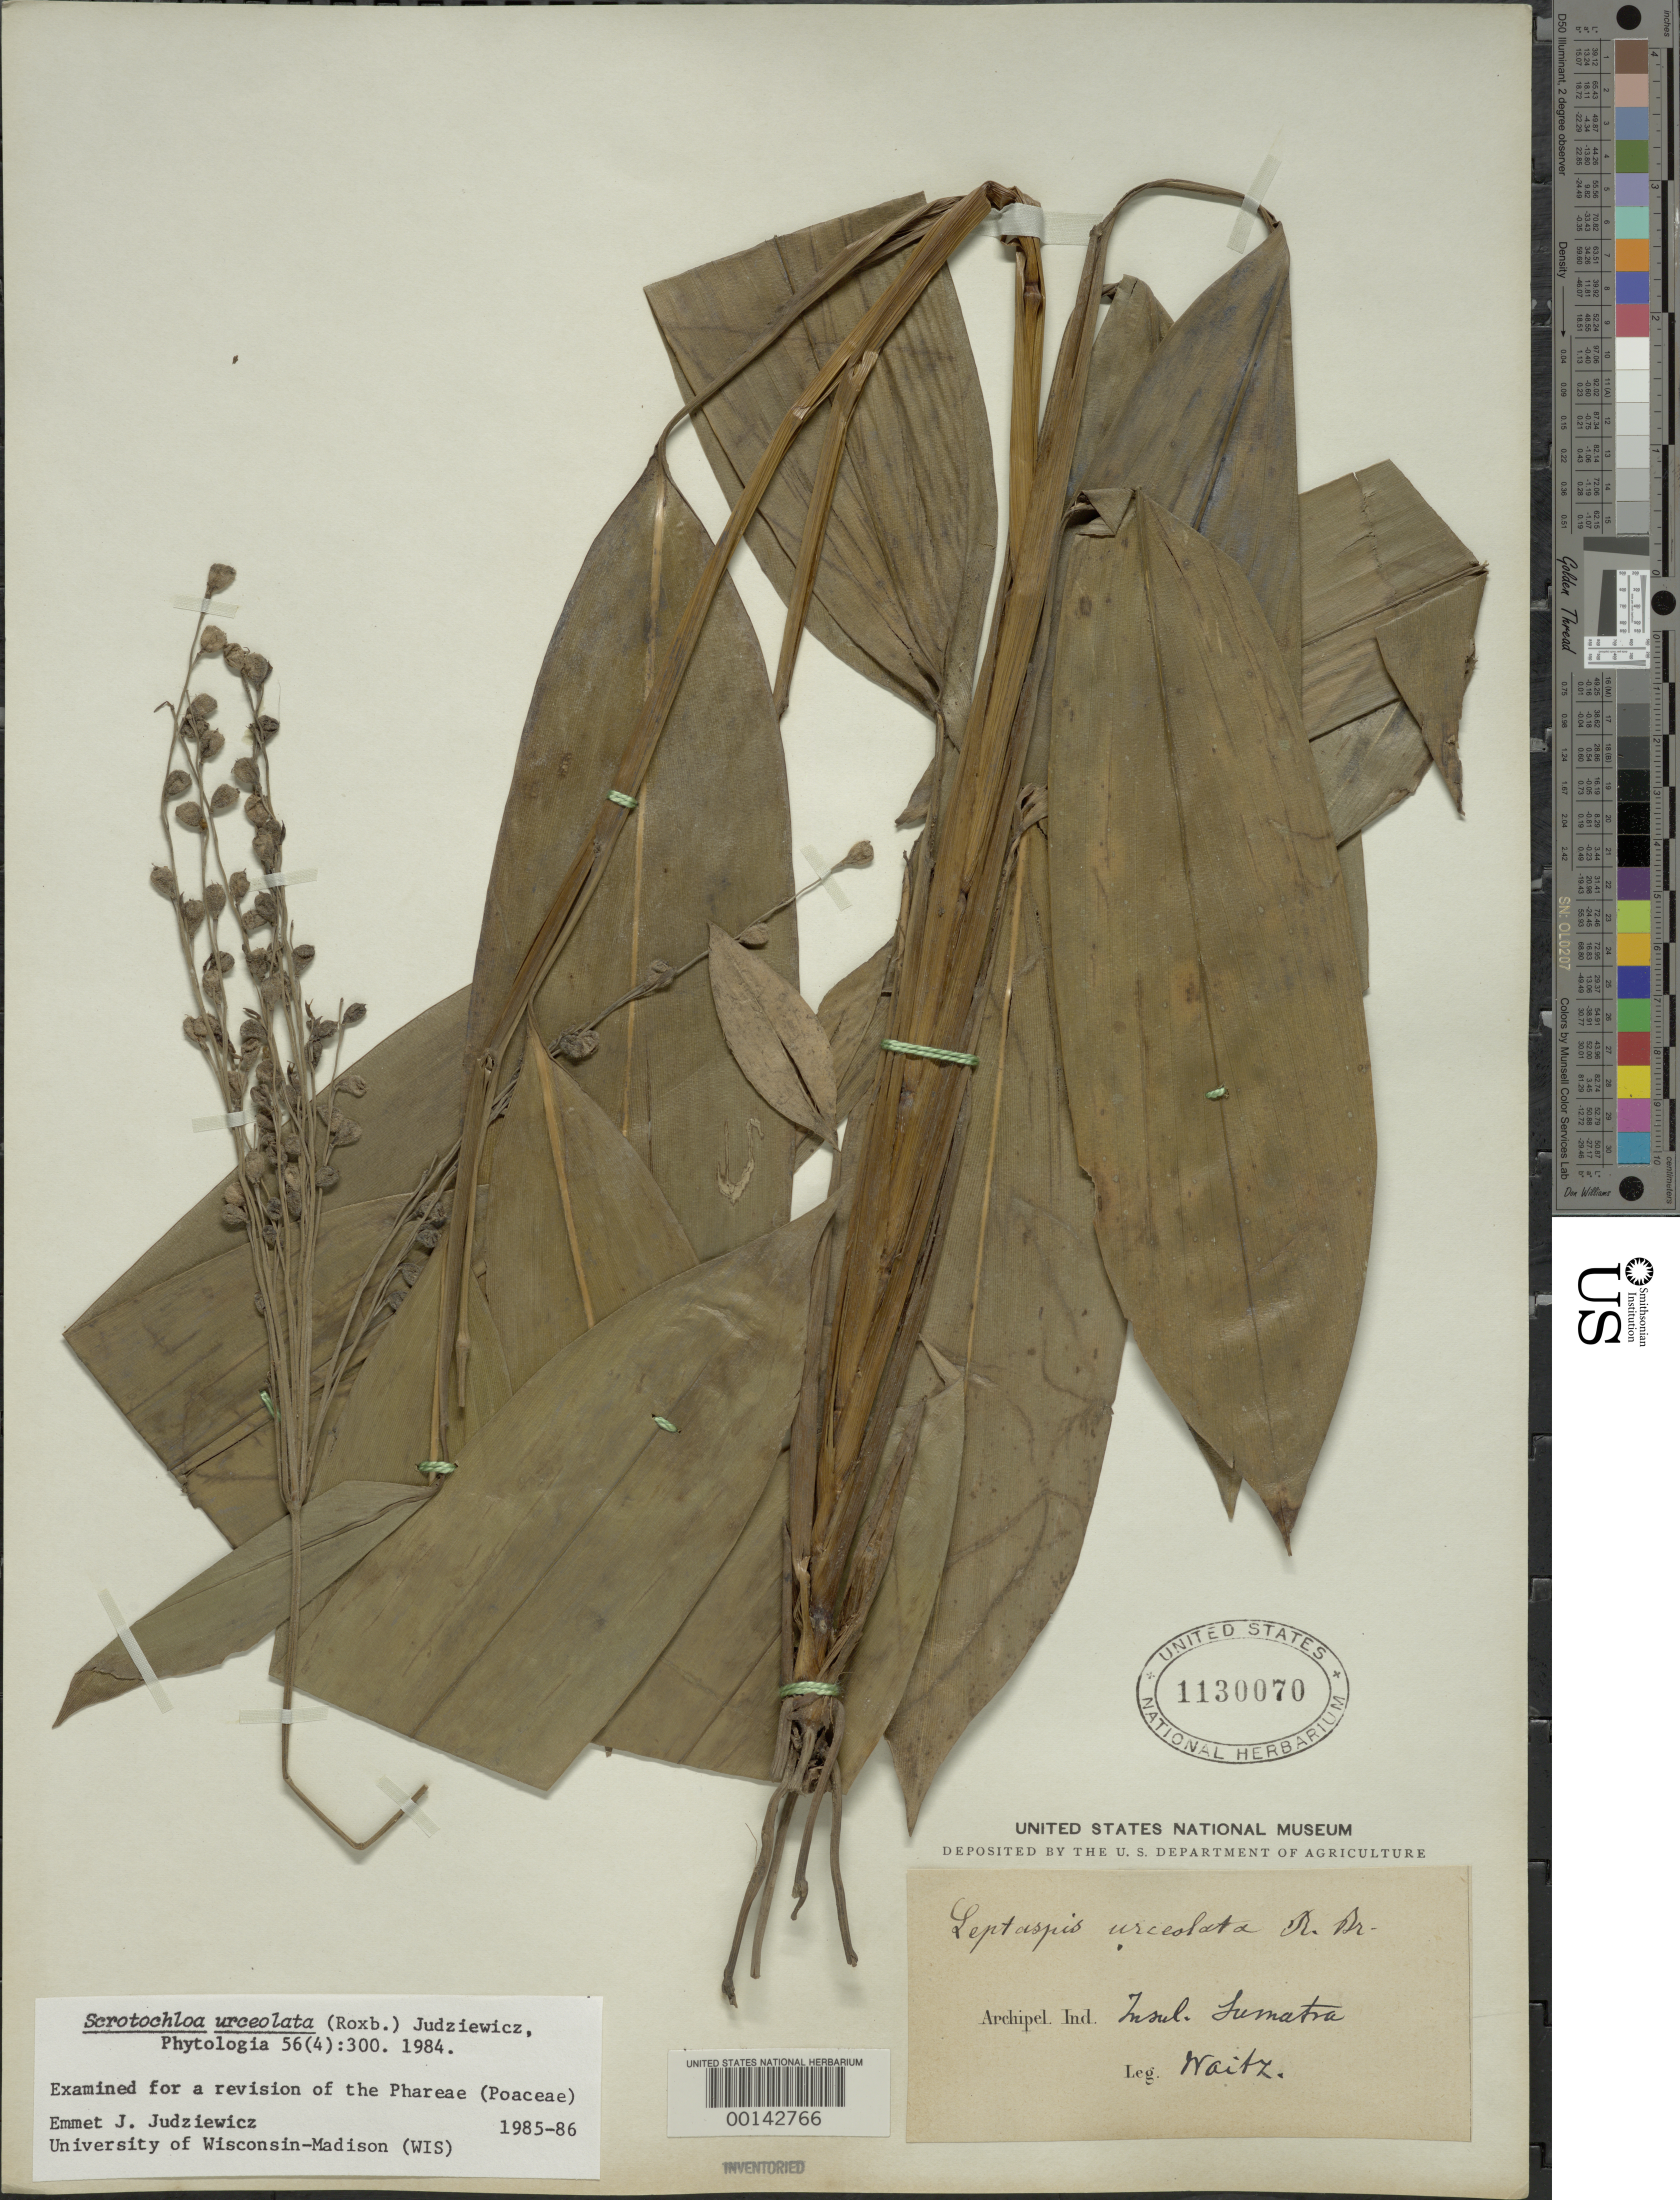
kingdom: Plantae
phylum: Tracheophyta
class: Liliopsida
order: Poales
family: Poaceae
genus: Scrotochloa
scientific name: Scrotochloa urceolata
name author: (Roxb.) Judz.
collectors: -. Waitz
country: Indonesia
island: Sumatra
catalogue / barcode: US 1130070